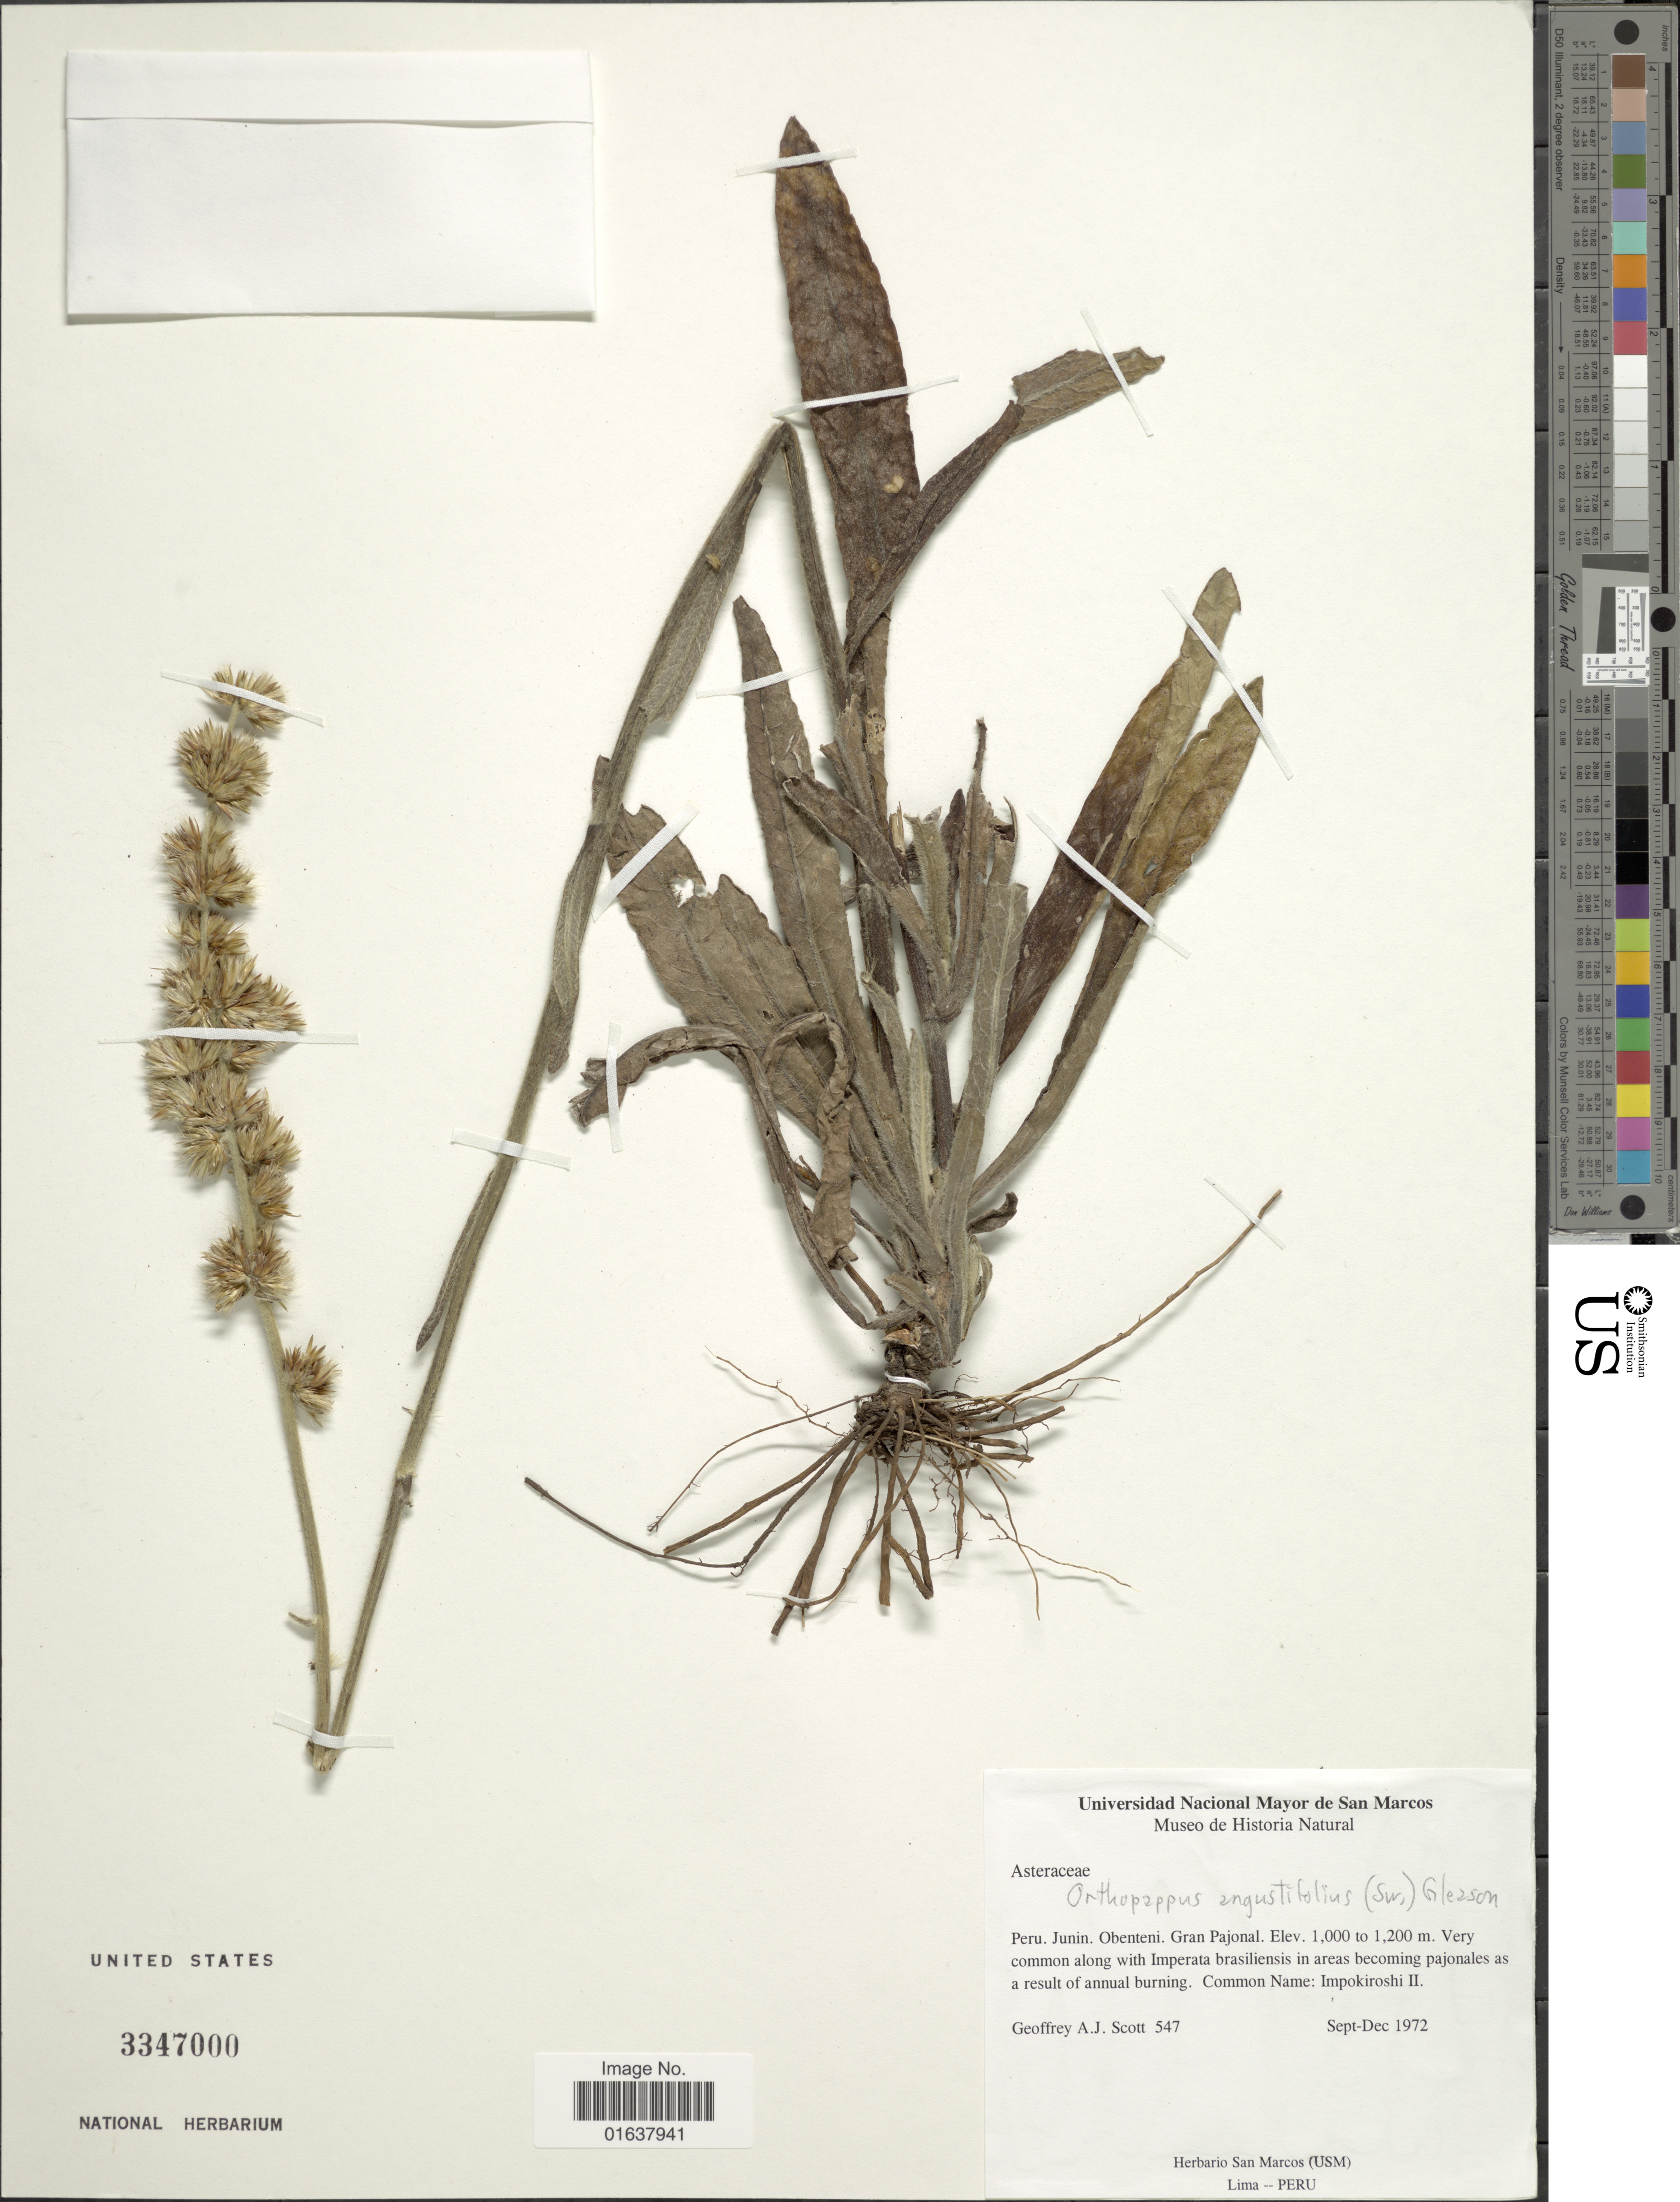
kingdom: Plantae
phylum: Tracheophyta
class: Magnoliopsida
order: Asterales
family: Asteraceae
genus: Orthopappus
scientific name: Orthopappus angustifolius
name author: (Sw.) Gleason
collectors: A. J. Scott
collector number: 547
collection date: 1972-09/1972-12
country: Peru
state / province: Junín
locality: Obenteni. Gran Pajonal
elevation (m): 1000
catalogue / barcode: US 3347000